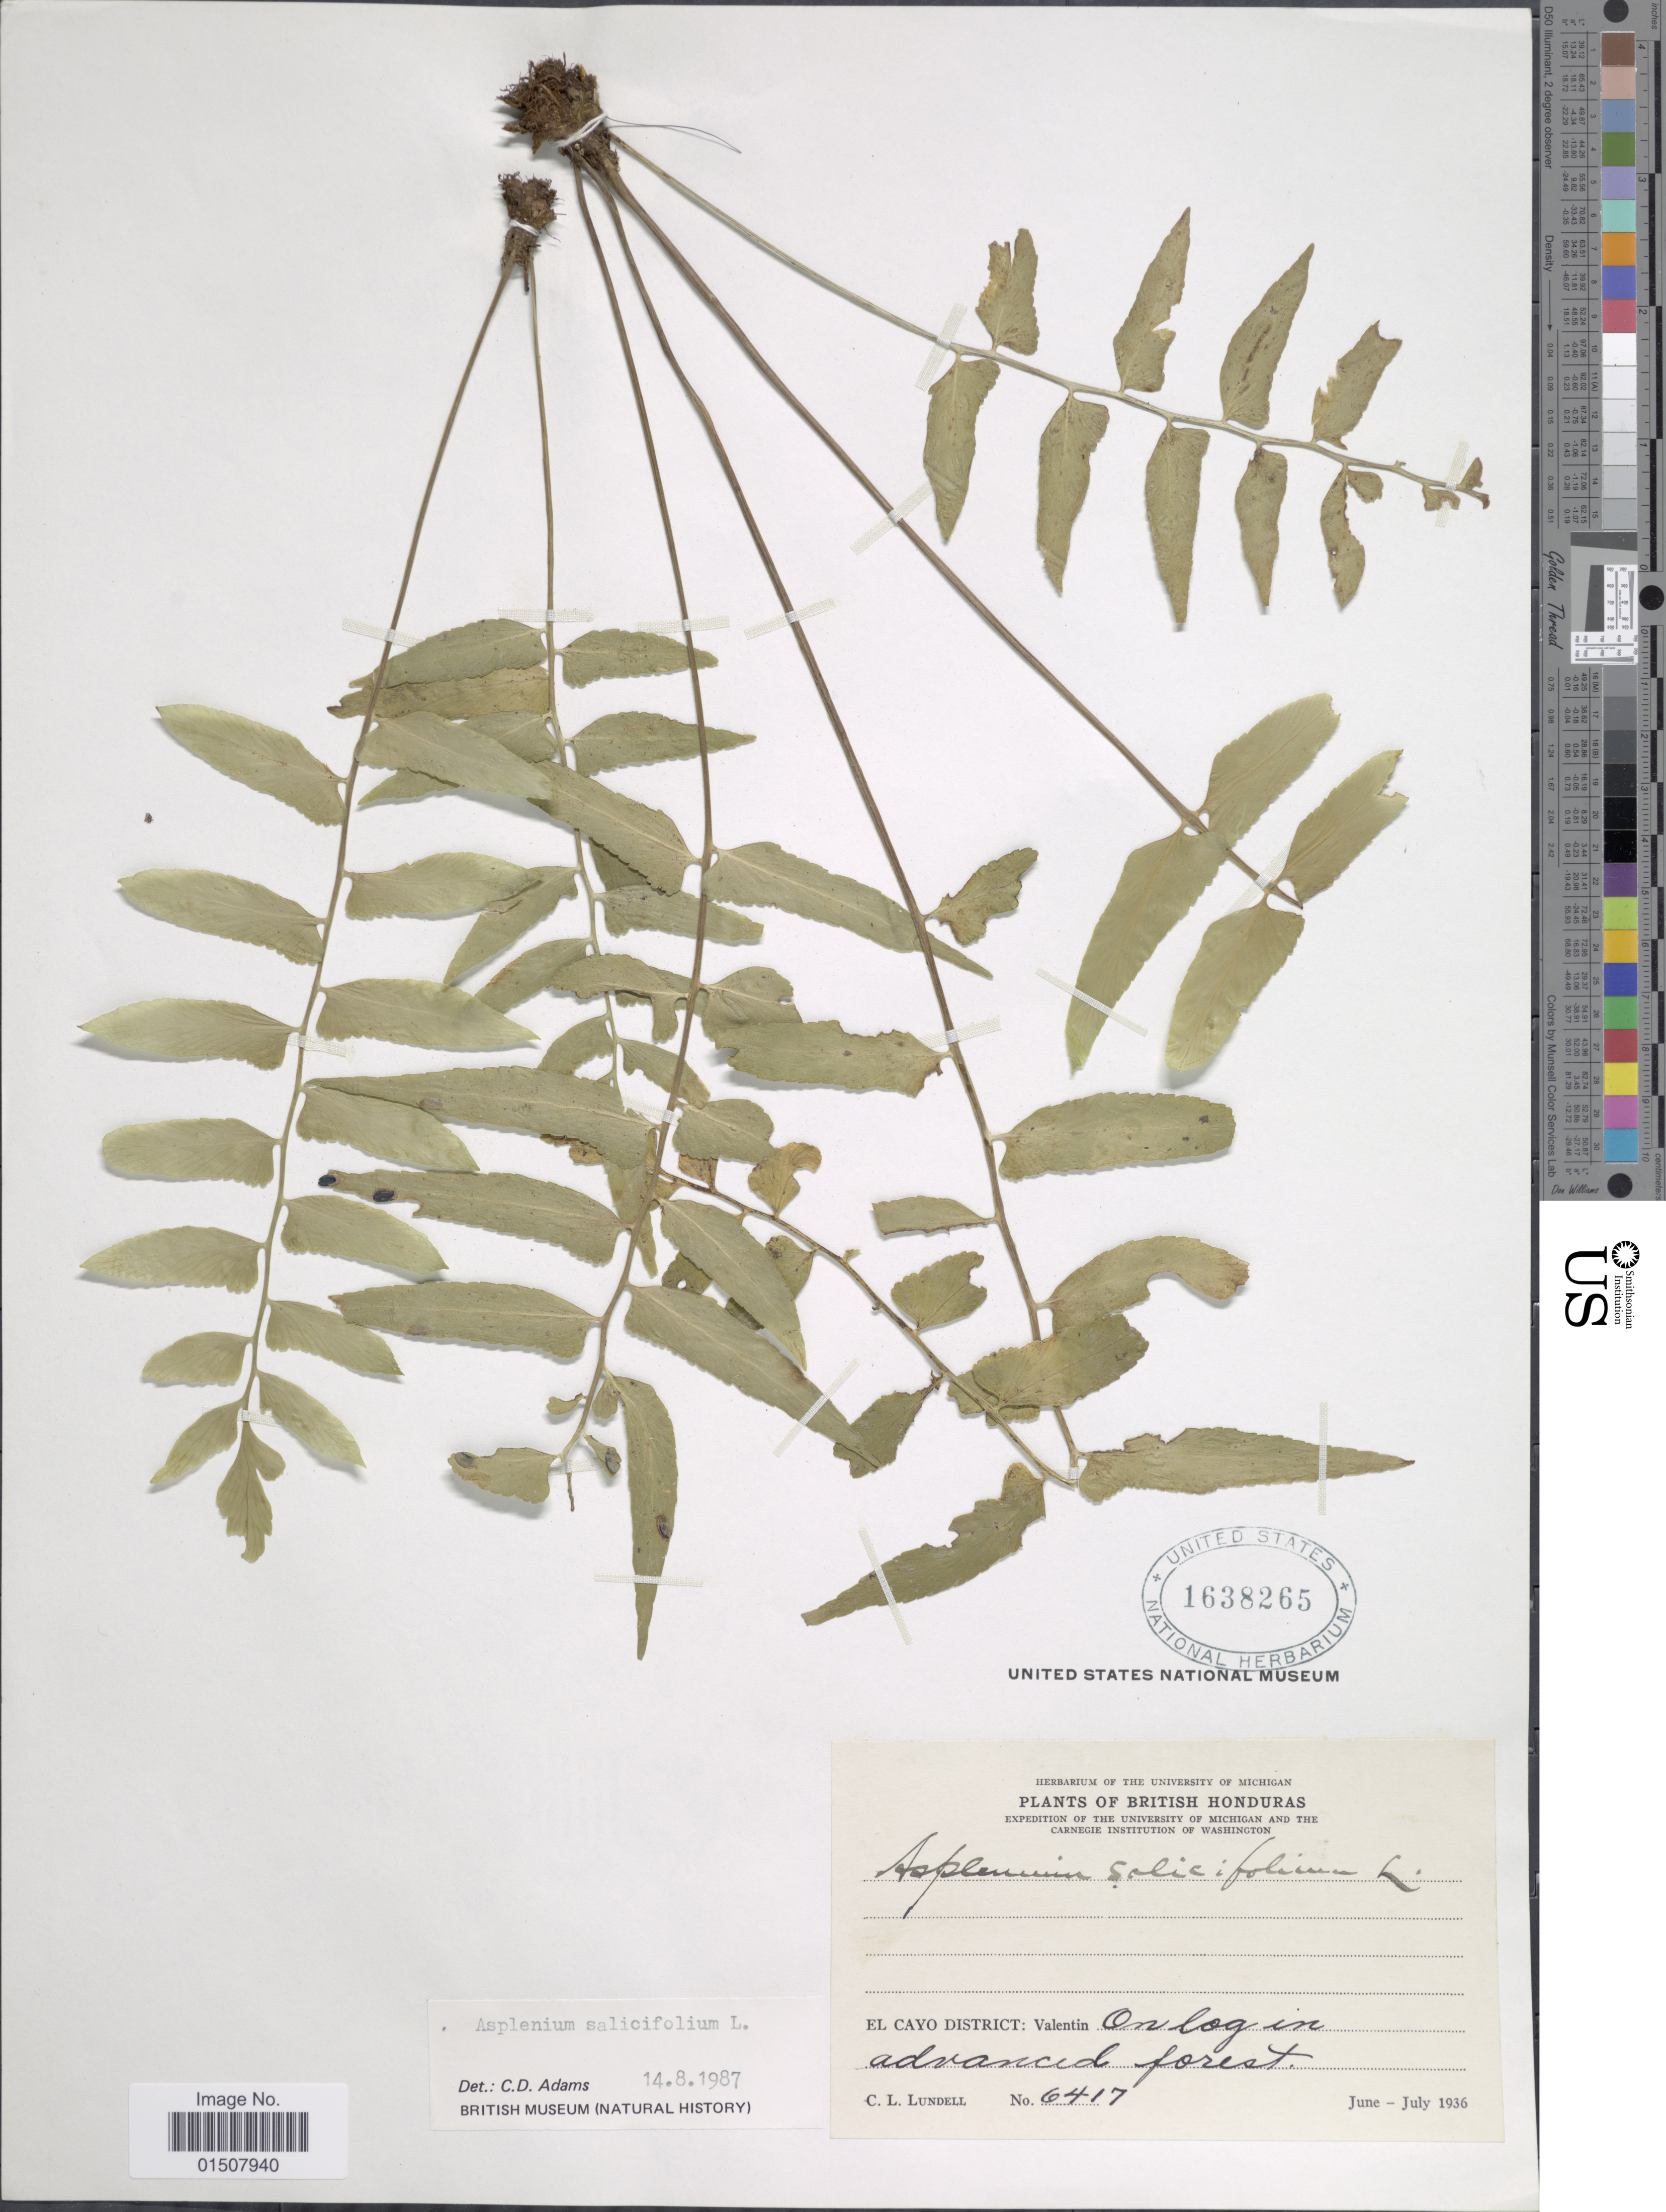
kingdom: Plantae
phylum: Tracheophyta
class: Polypodiopsida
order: Polypodiales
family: Aspleniaceae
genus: Asplenium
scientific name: Asplenium salicifolium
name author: L.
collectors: C. L. Lundell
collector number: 6417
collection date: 1936-06/1936-07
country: Belize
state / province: Cayo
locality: El Cayo District; Valentin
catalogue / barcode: US 1638265